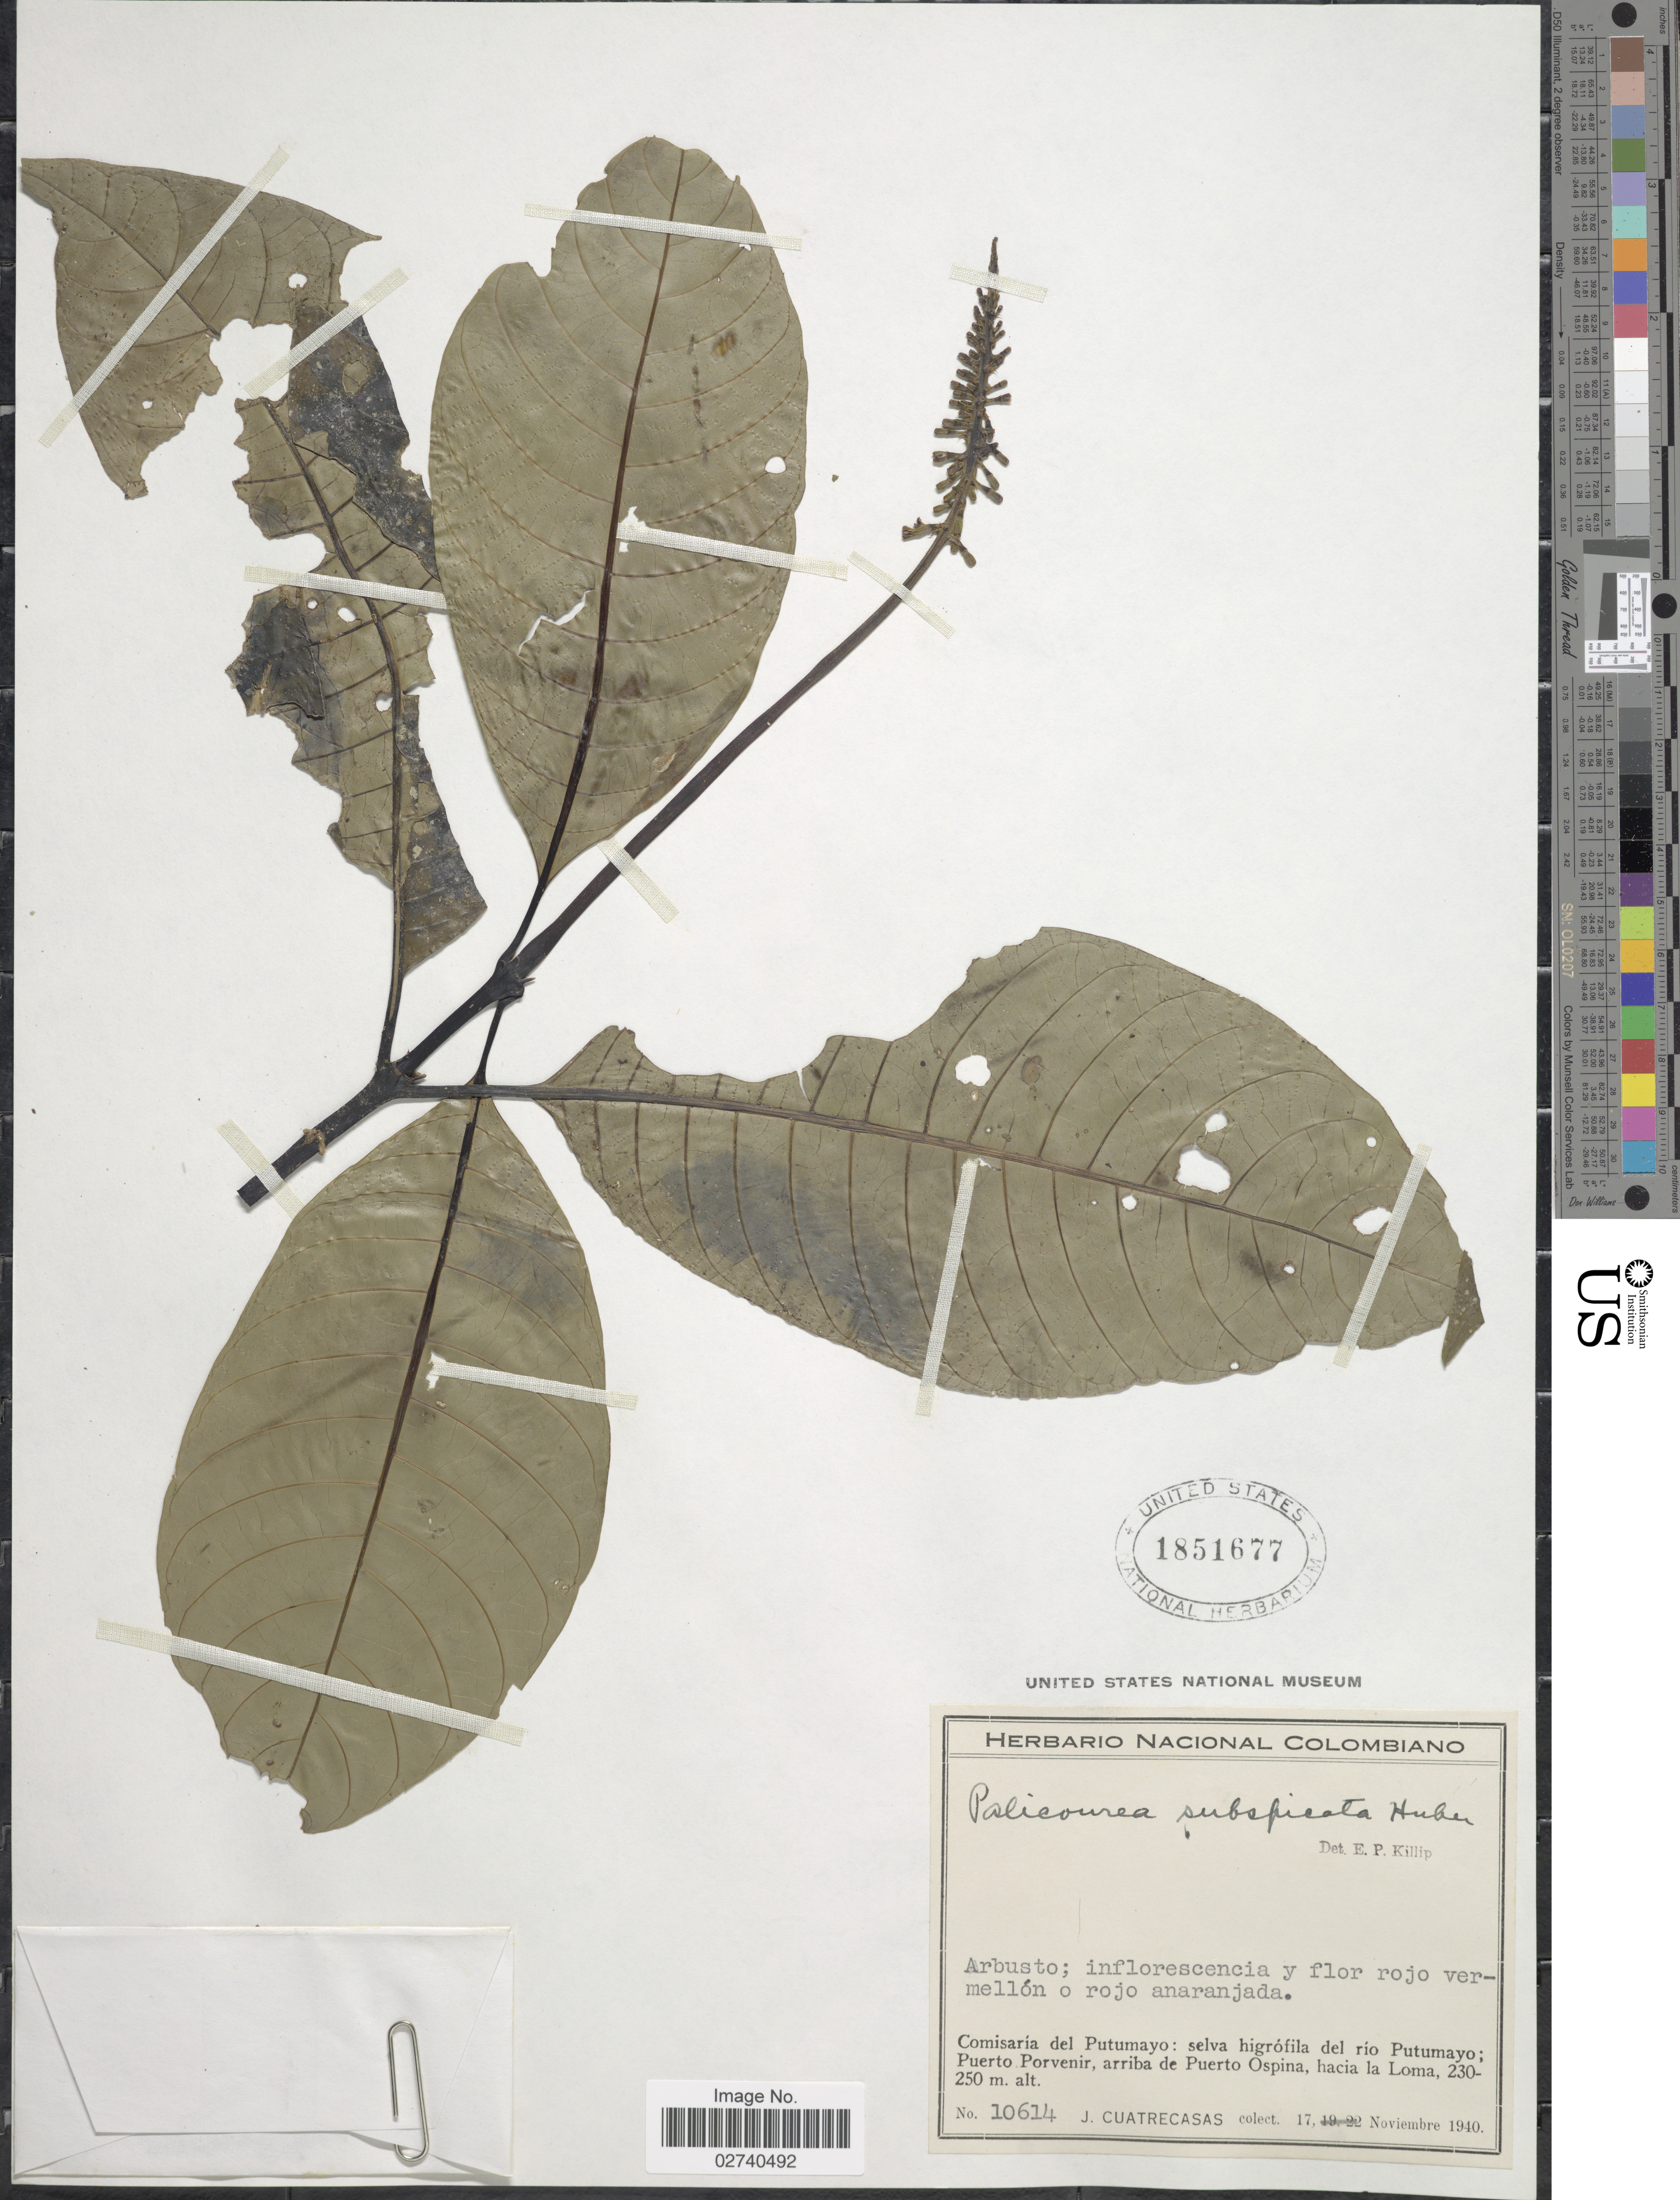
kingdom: Plantae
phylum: Tracheophyta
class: Magnoliopsida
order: Gentianales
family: Rubiaceae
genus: Palicourea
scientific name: Palicourea subspicata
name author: Huber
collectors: J. Cuatrecasas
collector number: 10614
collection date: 1940-11-17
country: Colombia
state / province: Putumayo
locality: Comisaria del Putumayo: selva higrofila del rio Putumayo; Puerto Porvenir, arriba de Puerto Ospina, hacia la Loma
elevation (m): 230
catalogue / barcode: US 1851677